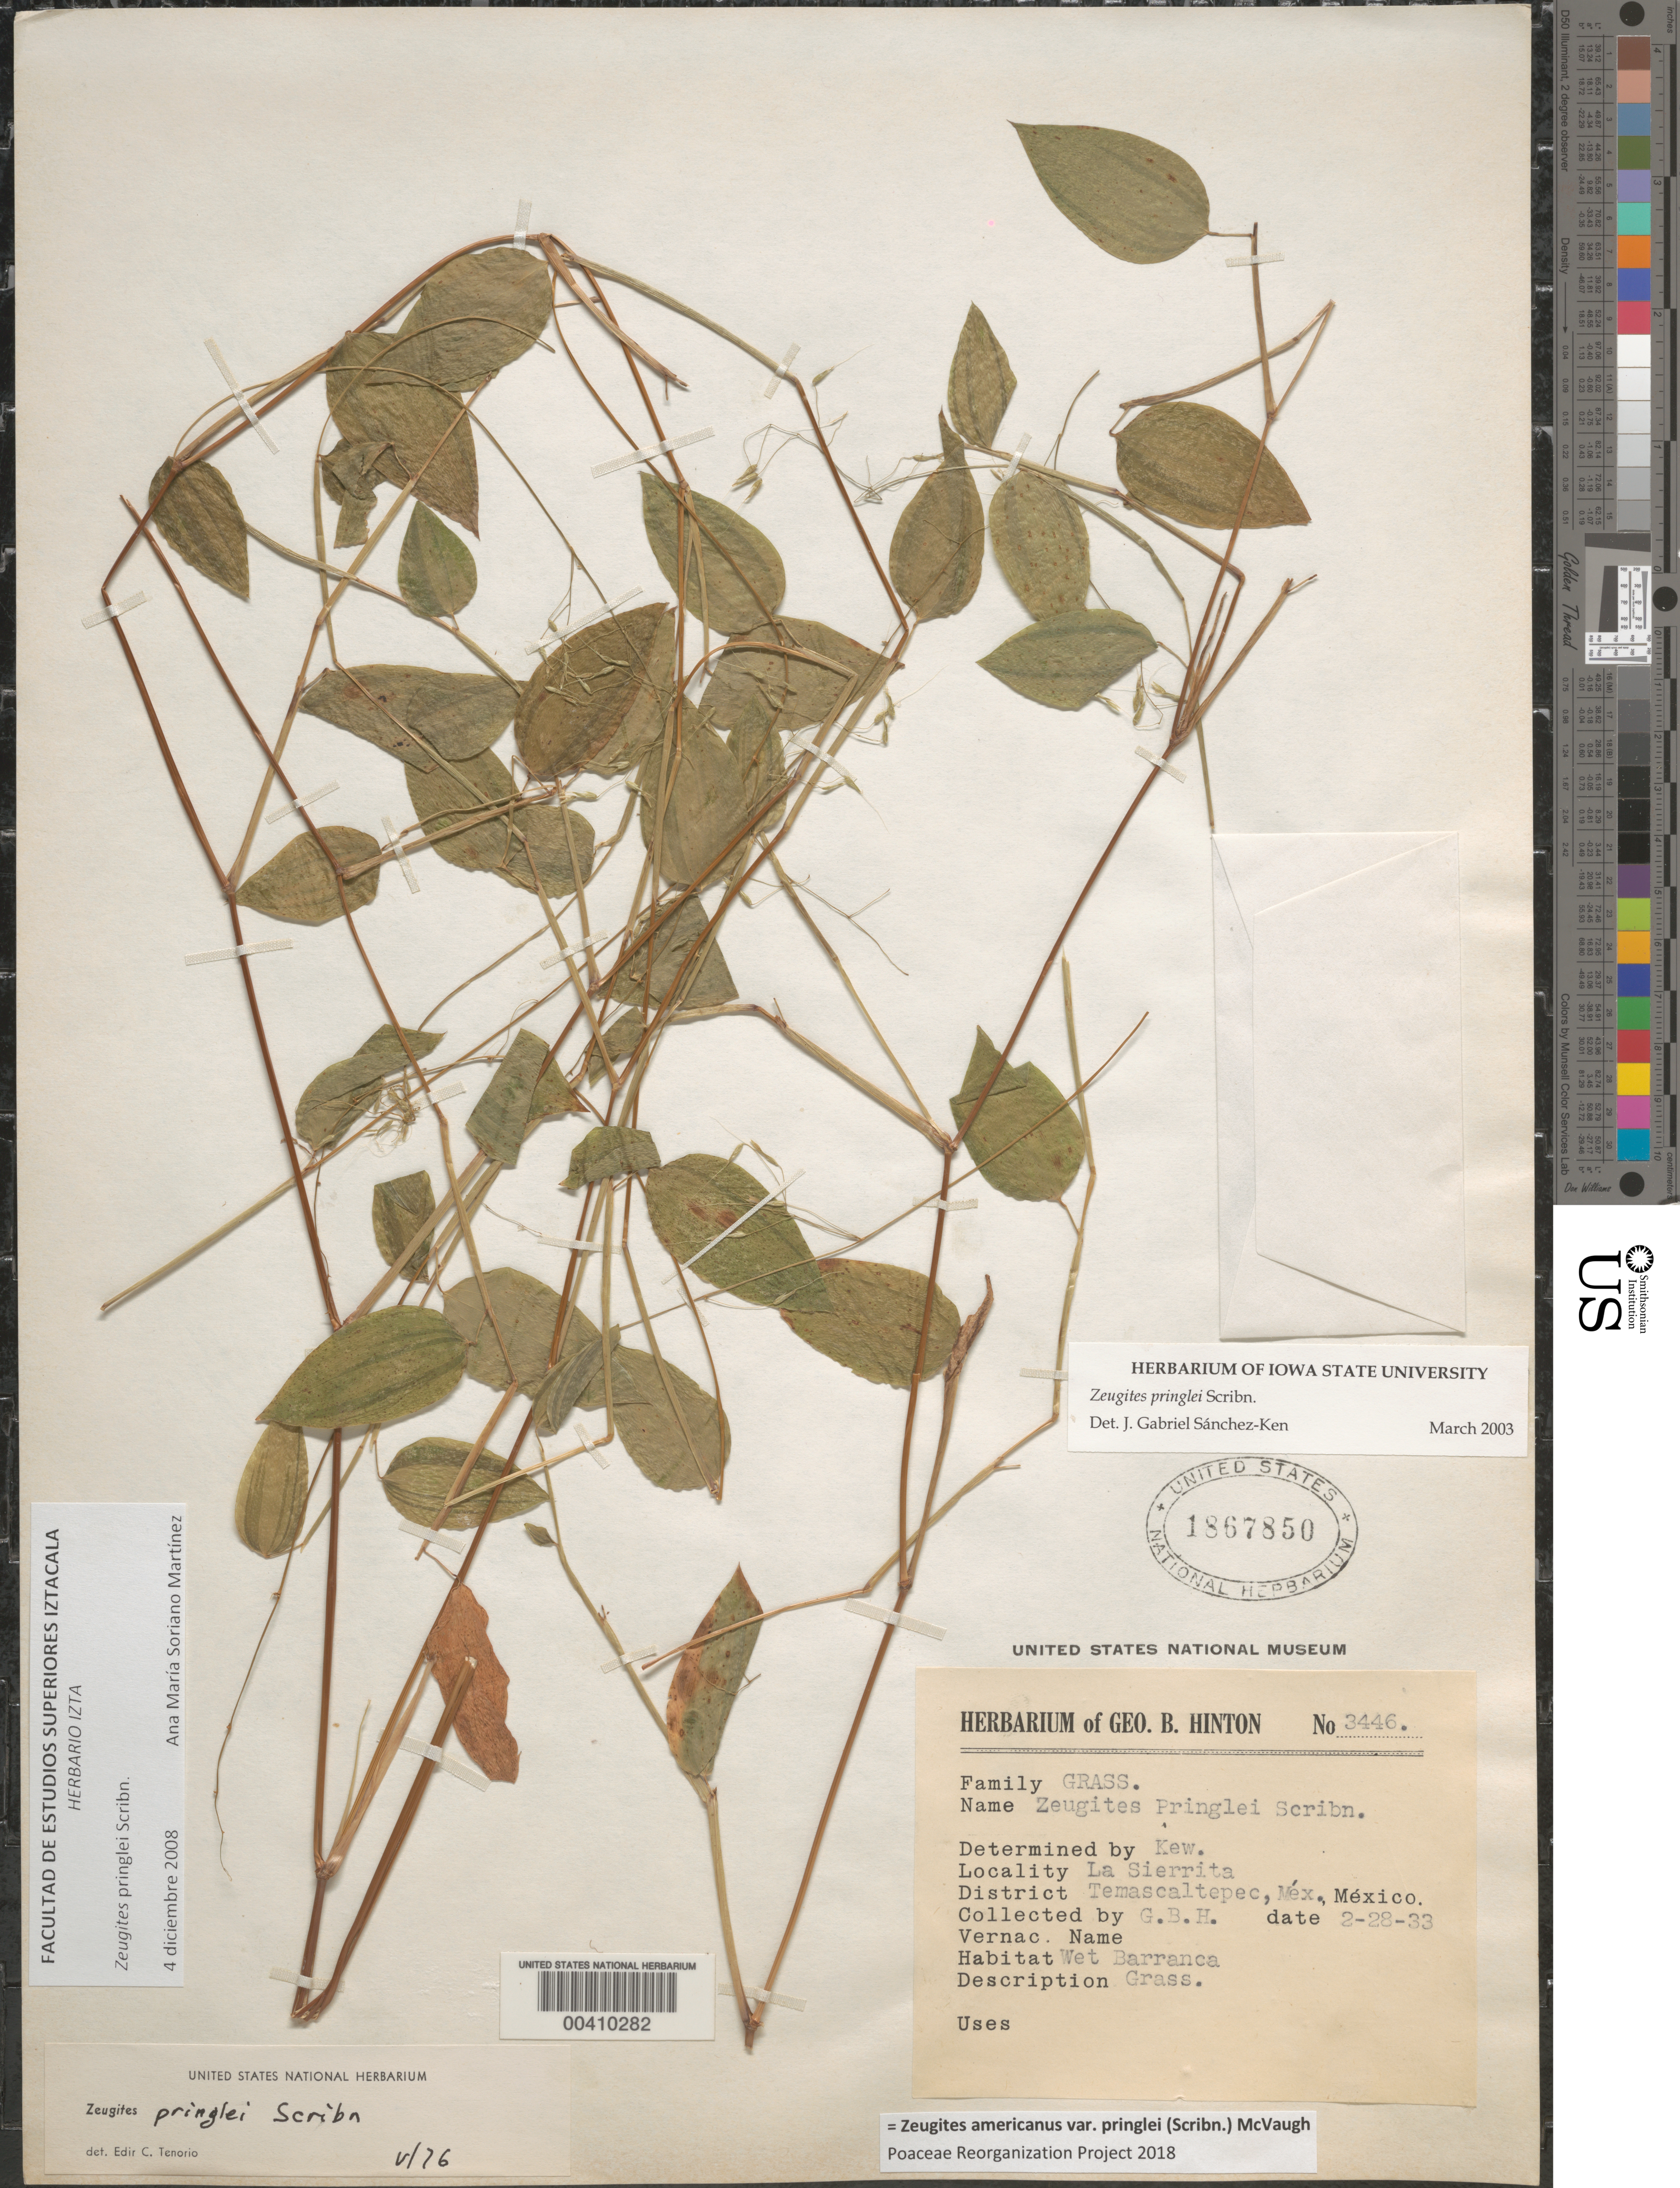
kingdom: Plantae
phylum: Tracheophyta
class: Liliopsida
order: Poales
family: Poaceae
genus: Zeugites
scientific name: Zeugites americanus var. pringlei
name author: (Scribn.) McVaugh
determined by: Poaceae Reorganization Project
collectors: G. B. Hinton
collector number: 3446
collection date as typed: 28 Feb 1933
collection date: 1933-02-28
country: Mexico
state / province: México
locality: La Sierrita, Temascaltepec Dist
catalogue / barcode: US 1867850